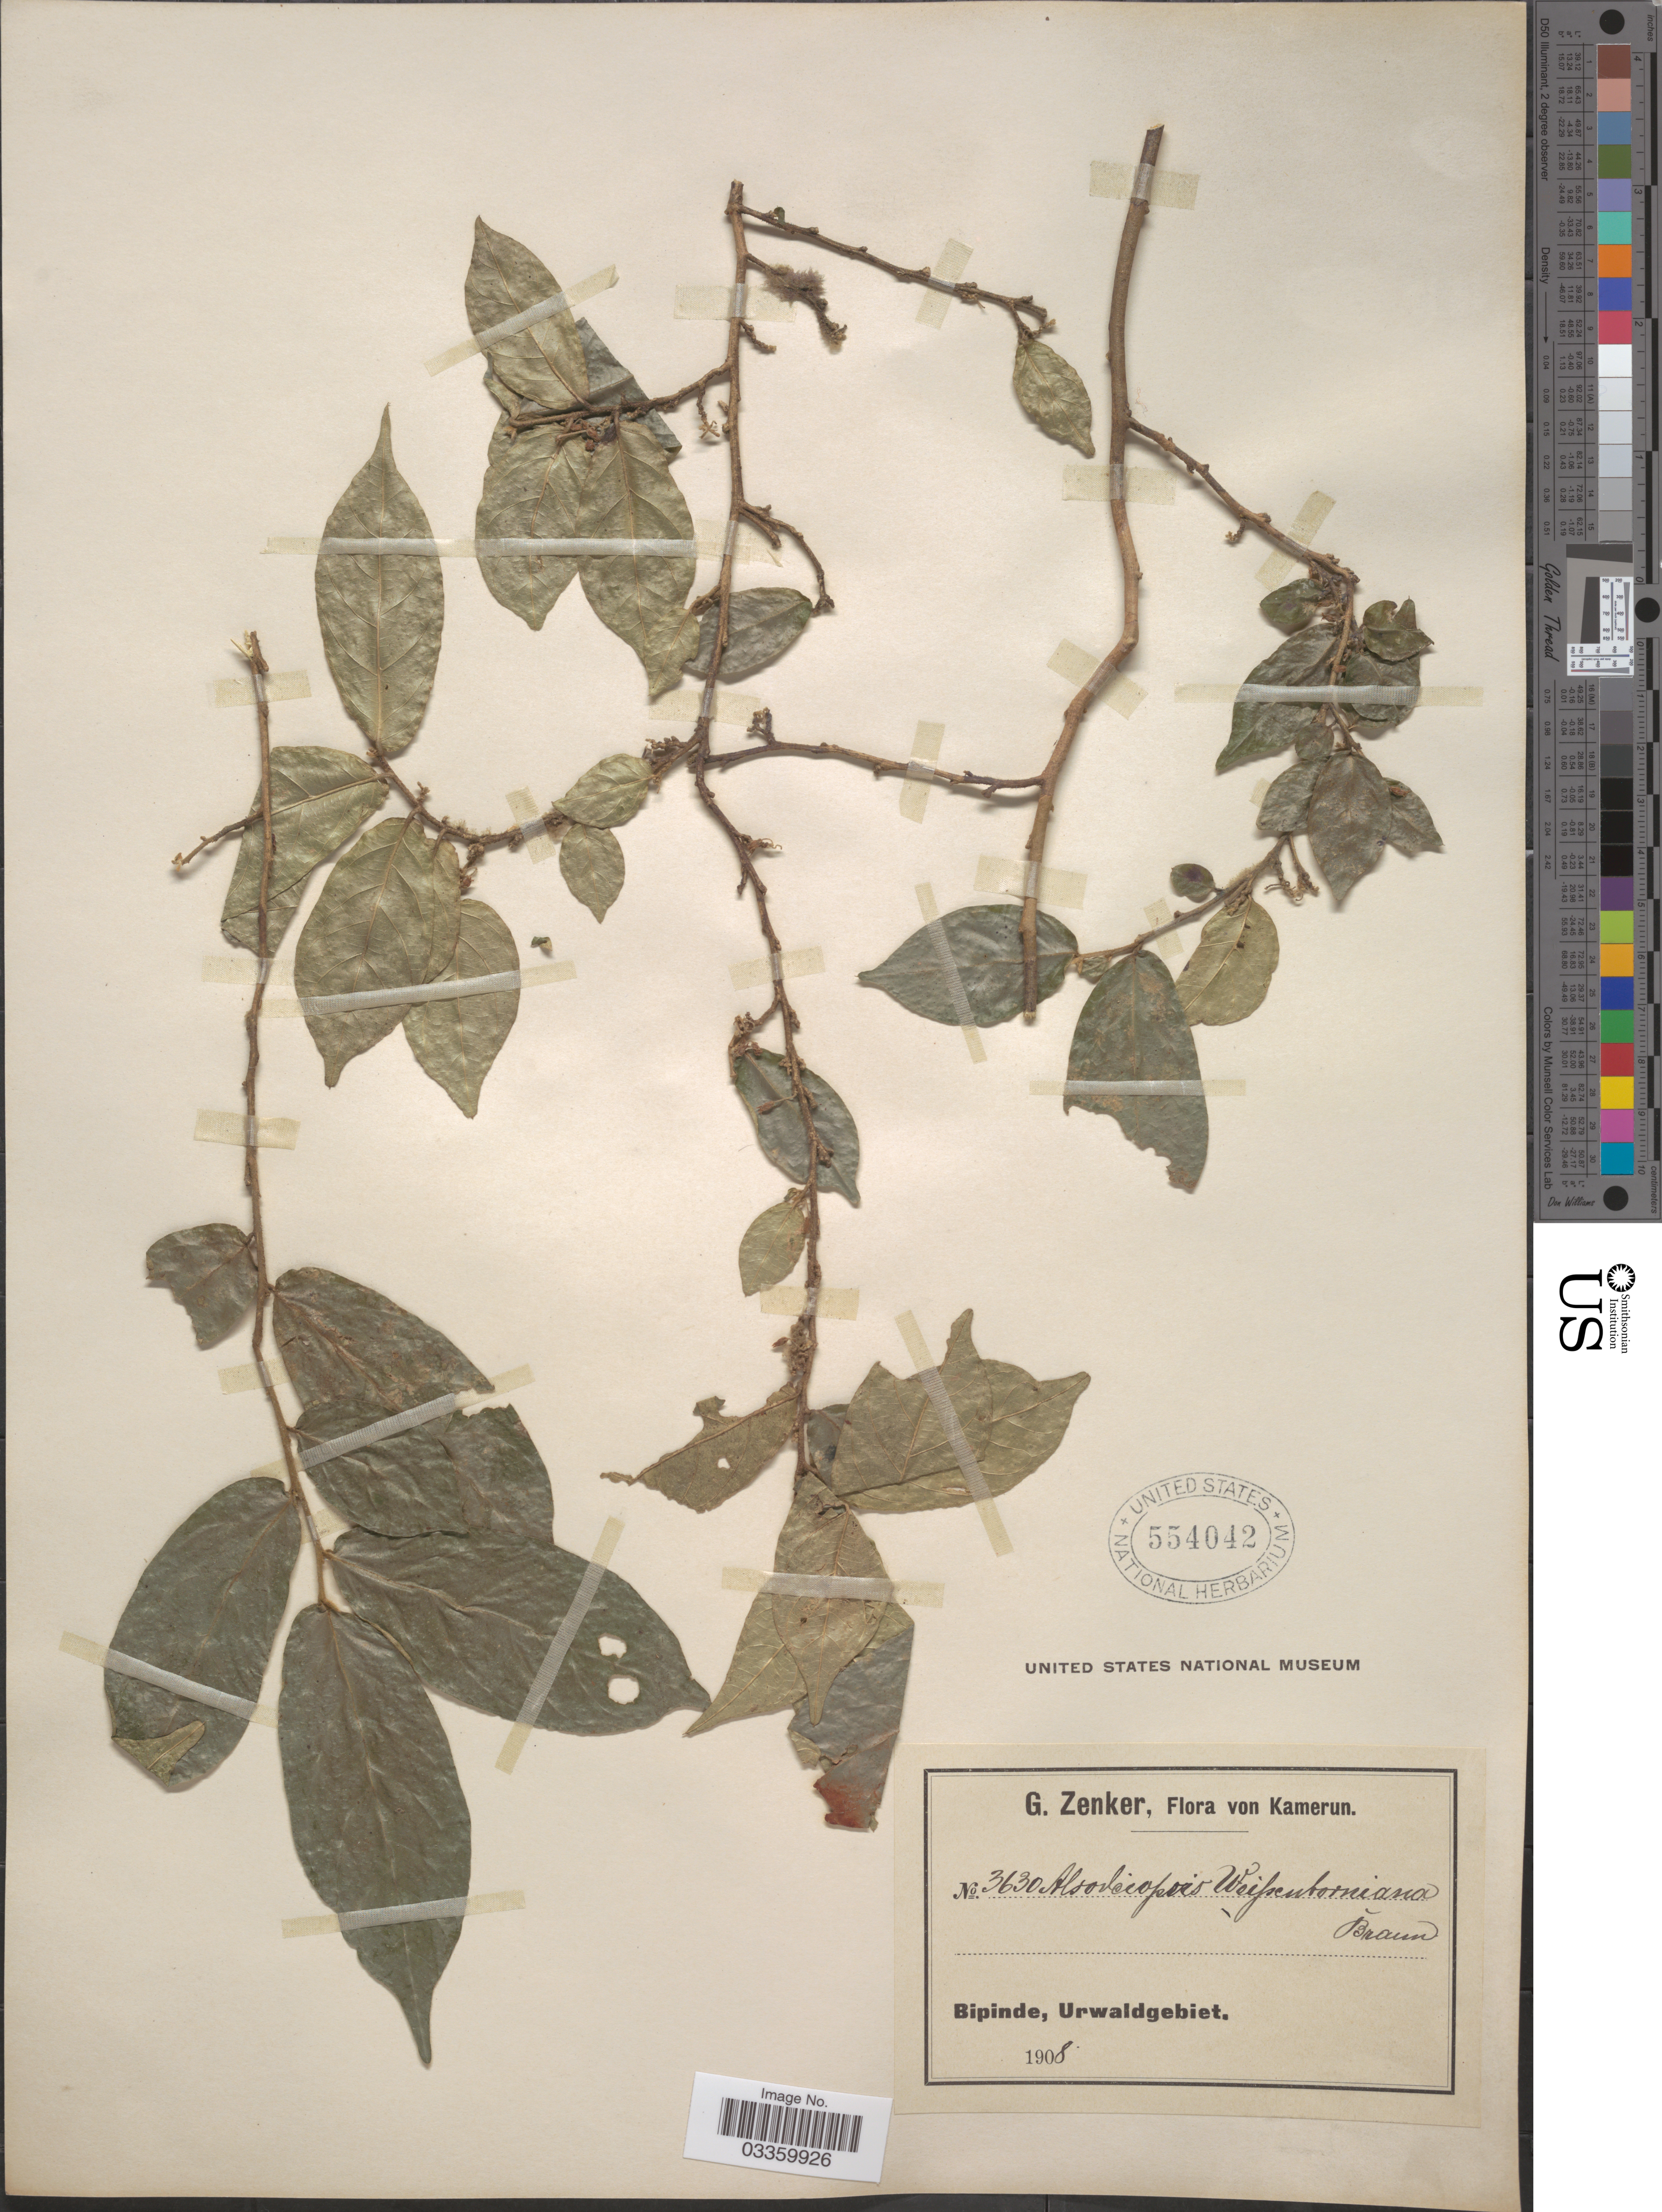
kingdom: Plantae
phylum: Tracheophyta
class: Magnoliopsida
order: Icacinales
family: Icacinaceae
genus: Alsodeiopsis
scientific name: Alsodeiopsis weissenborniana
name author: J. Braun & K. Schum.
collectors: G. A. Zenker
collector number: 3630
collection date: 1908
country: Cameroon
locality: Bipinde, Urwaldgebiet.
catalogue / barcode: US 554042